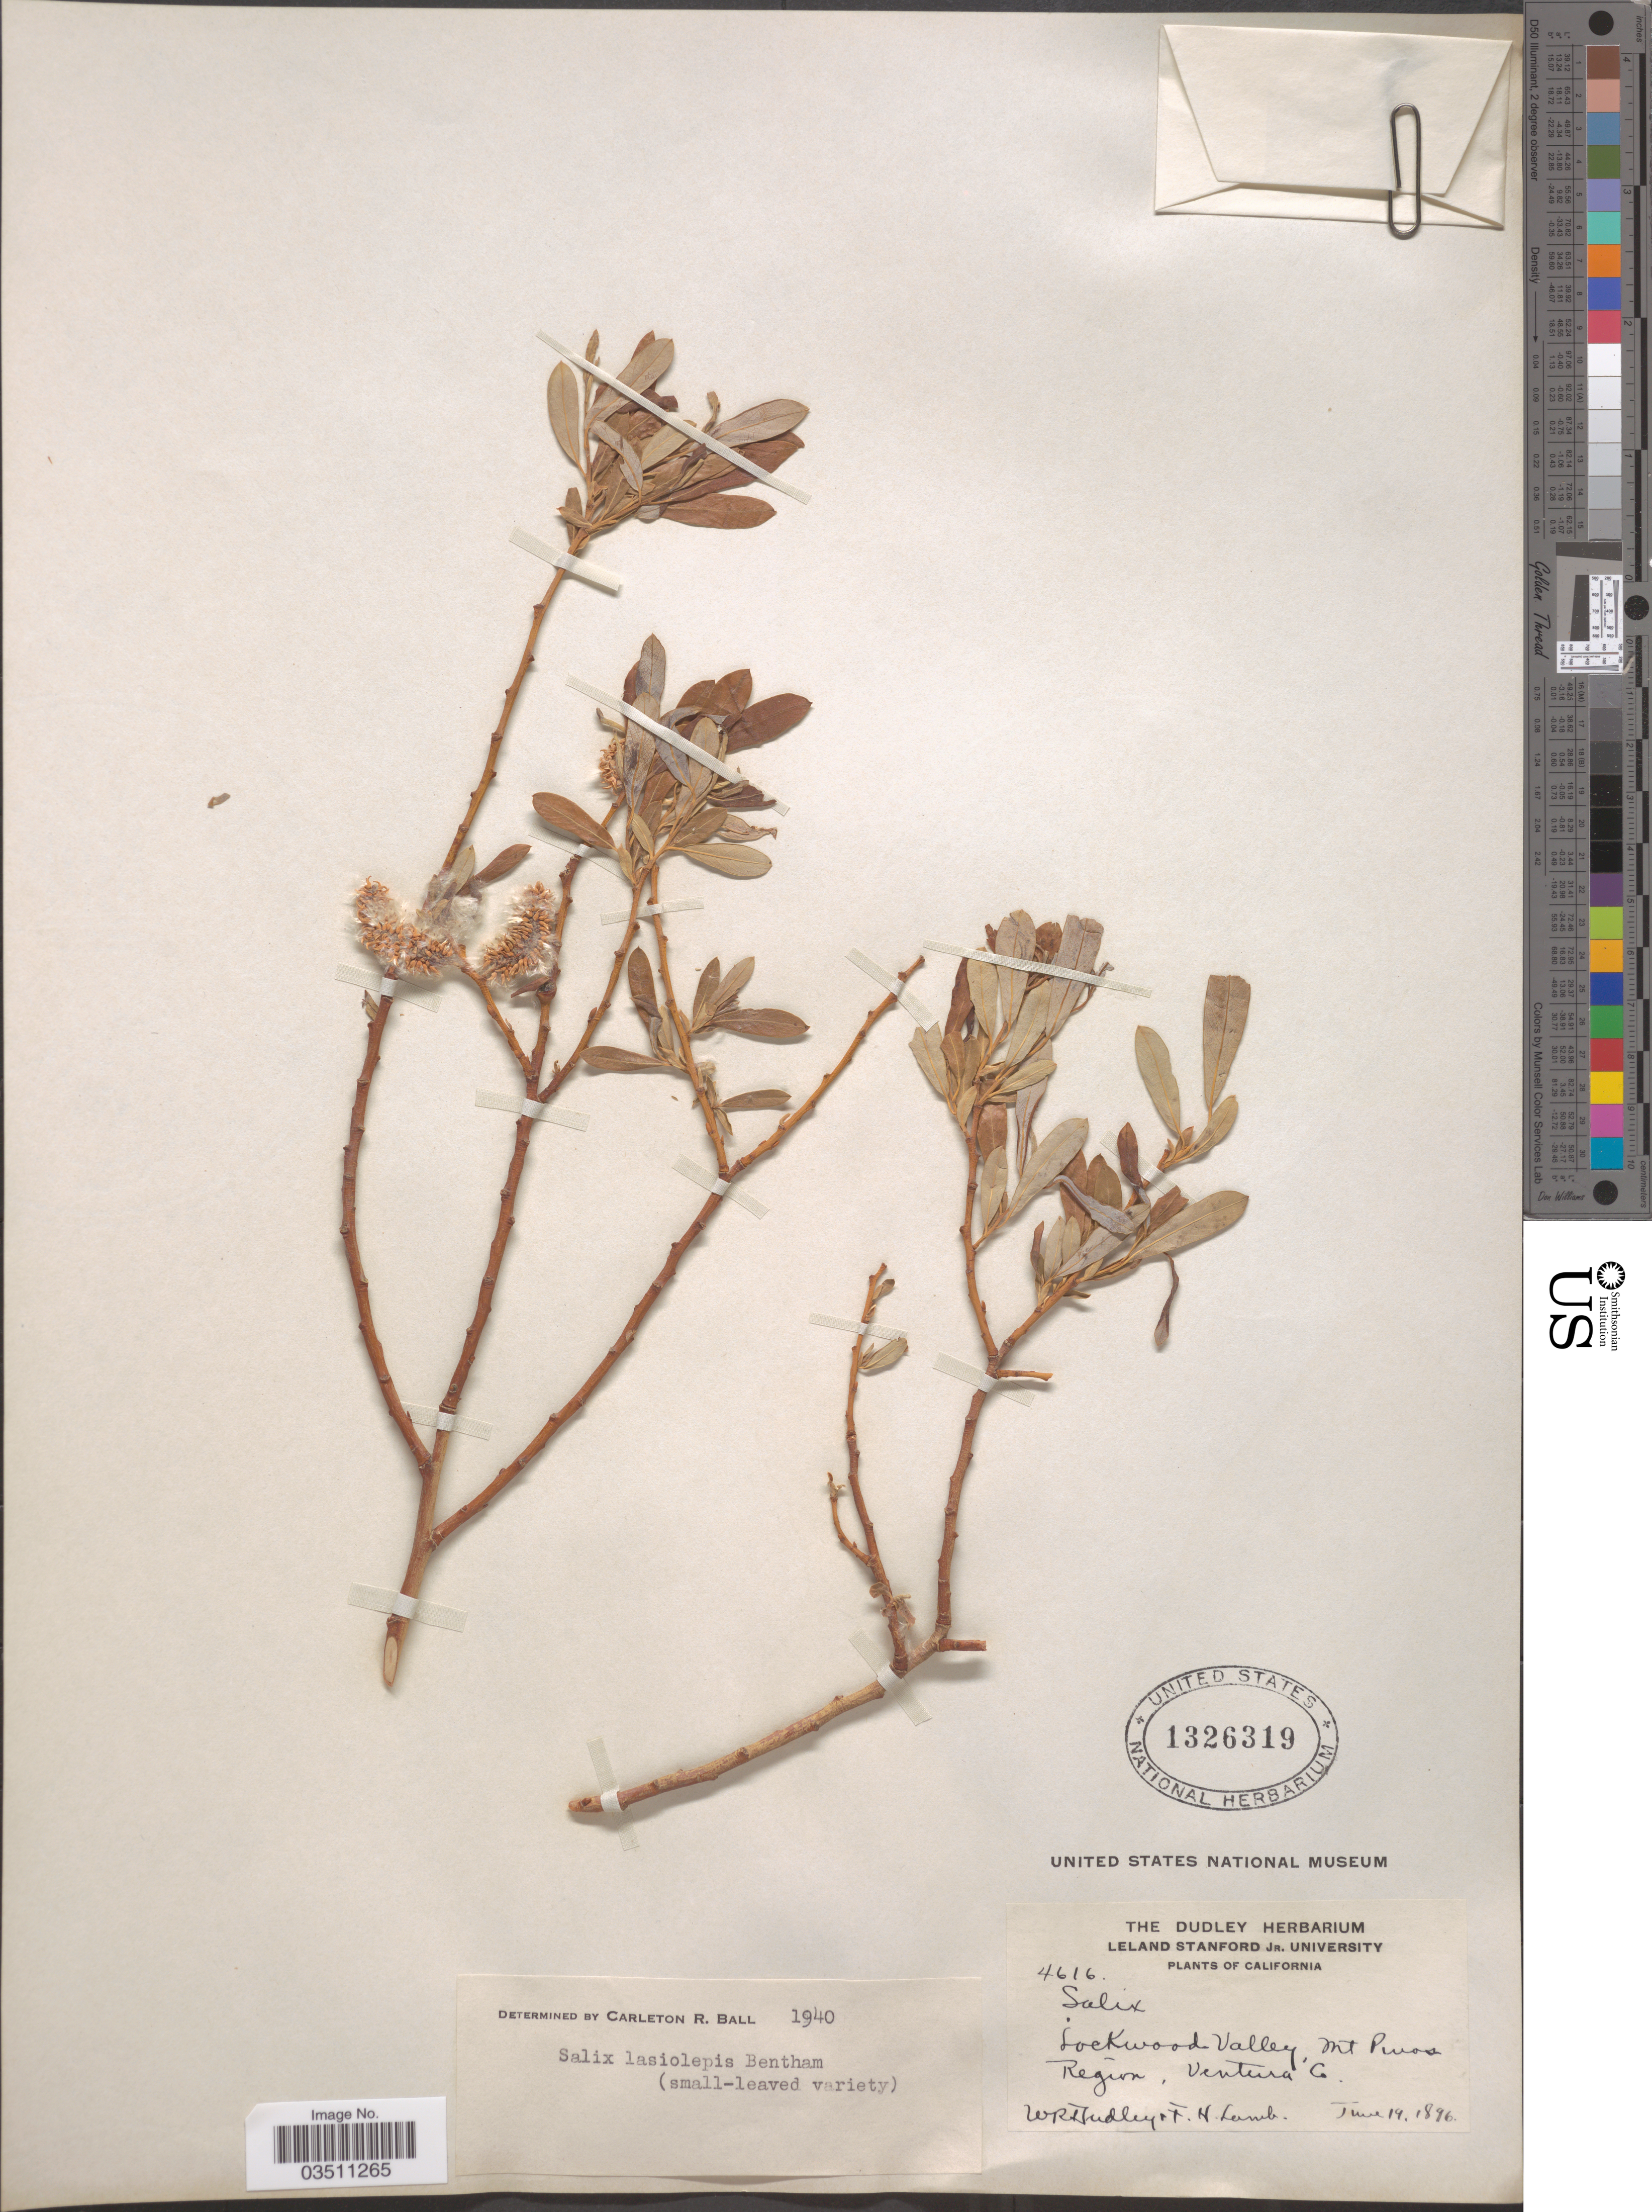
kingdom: Plantae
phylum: Tracheophyta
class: Magnoliopsida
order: Malpighiales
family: Salicaceae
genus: Salix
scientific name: Salix lasiolepis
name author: Benth.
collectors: W. Dudley & F. H. Lamb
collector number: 4616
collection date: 1896-06-19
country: United States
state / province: California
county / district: Ventura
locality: Lockwood Valley, Mt. Pinos Region, Ventura Co.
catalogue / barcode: US 1326319